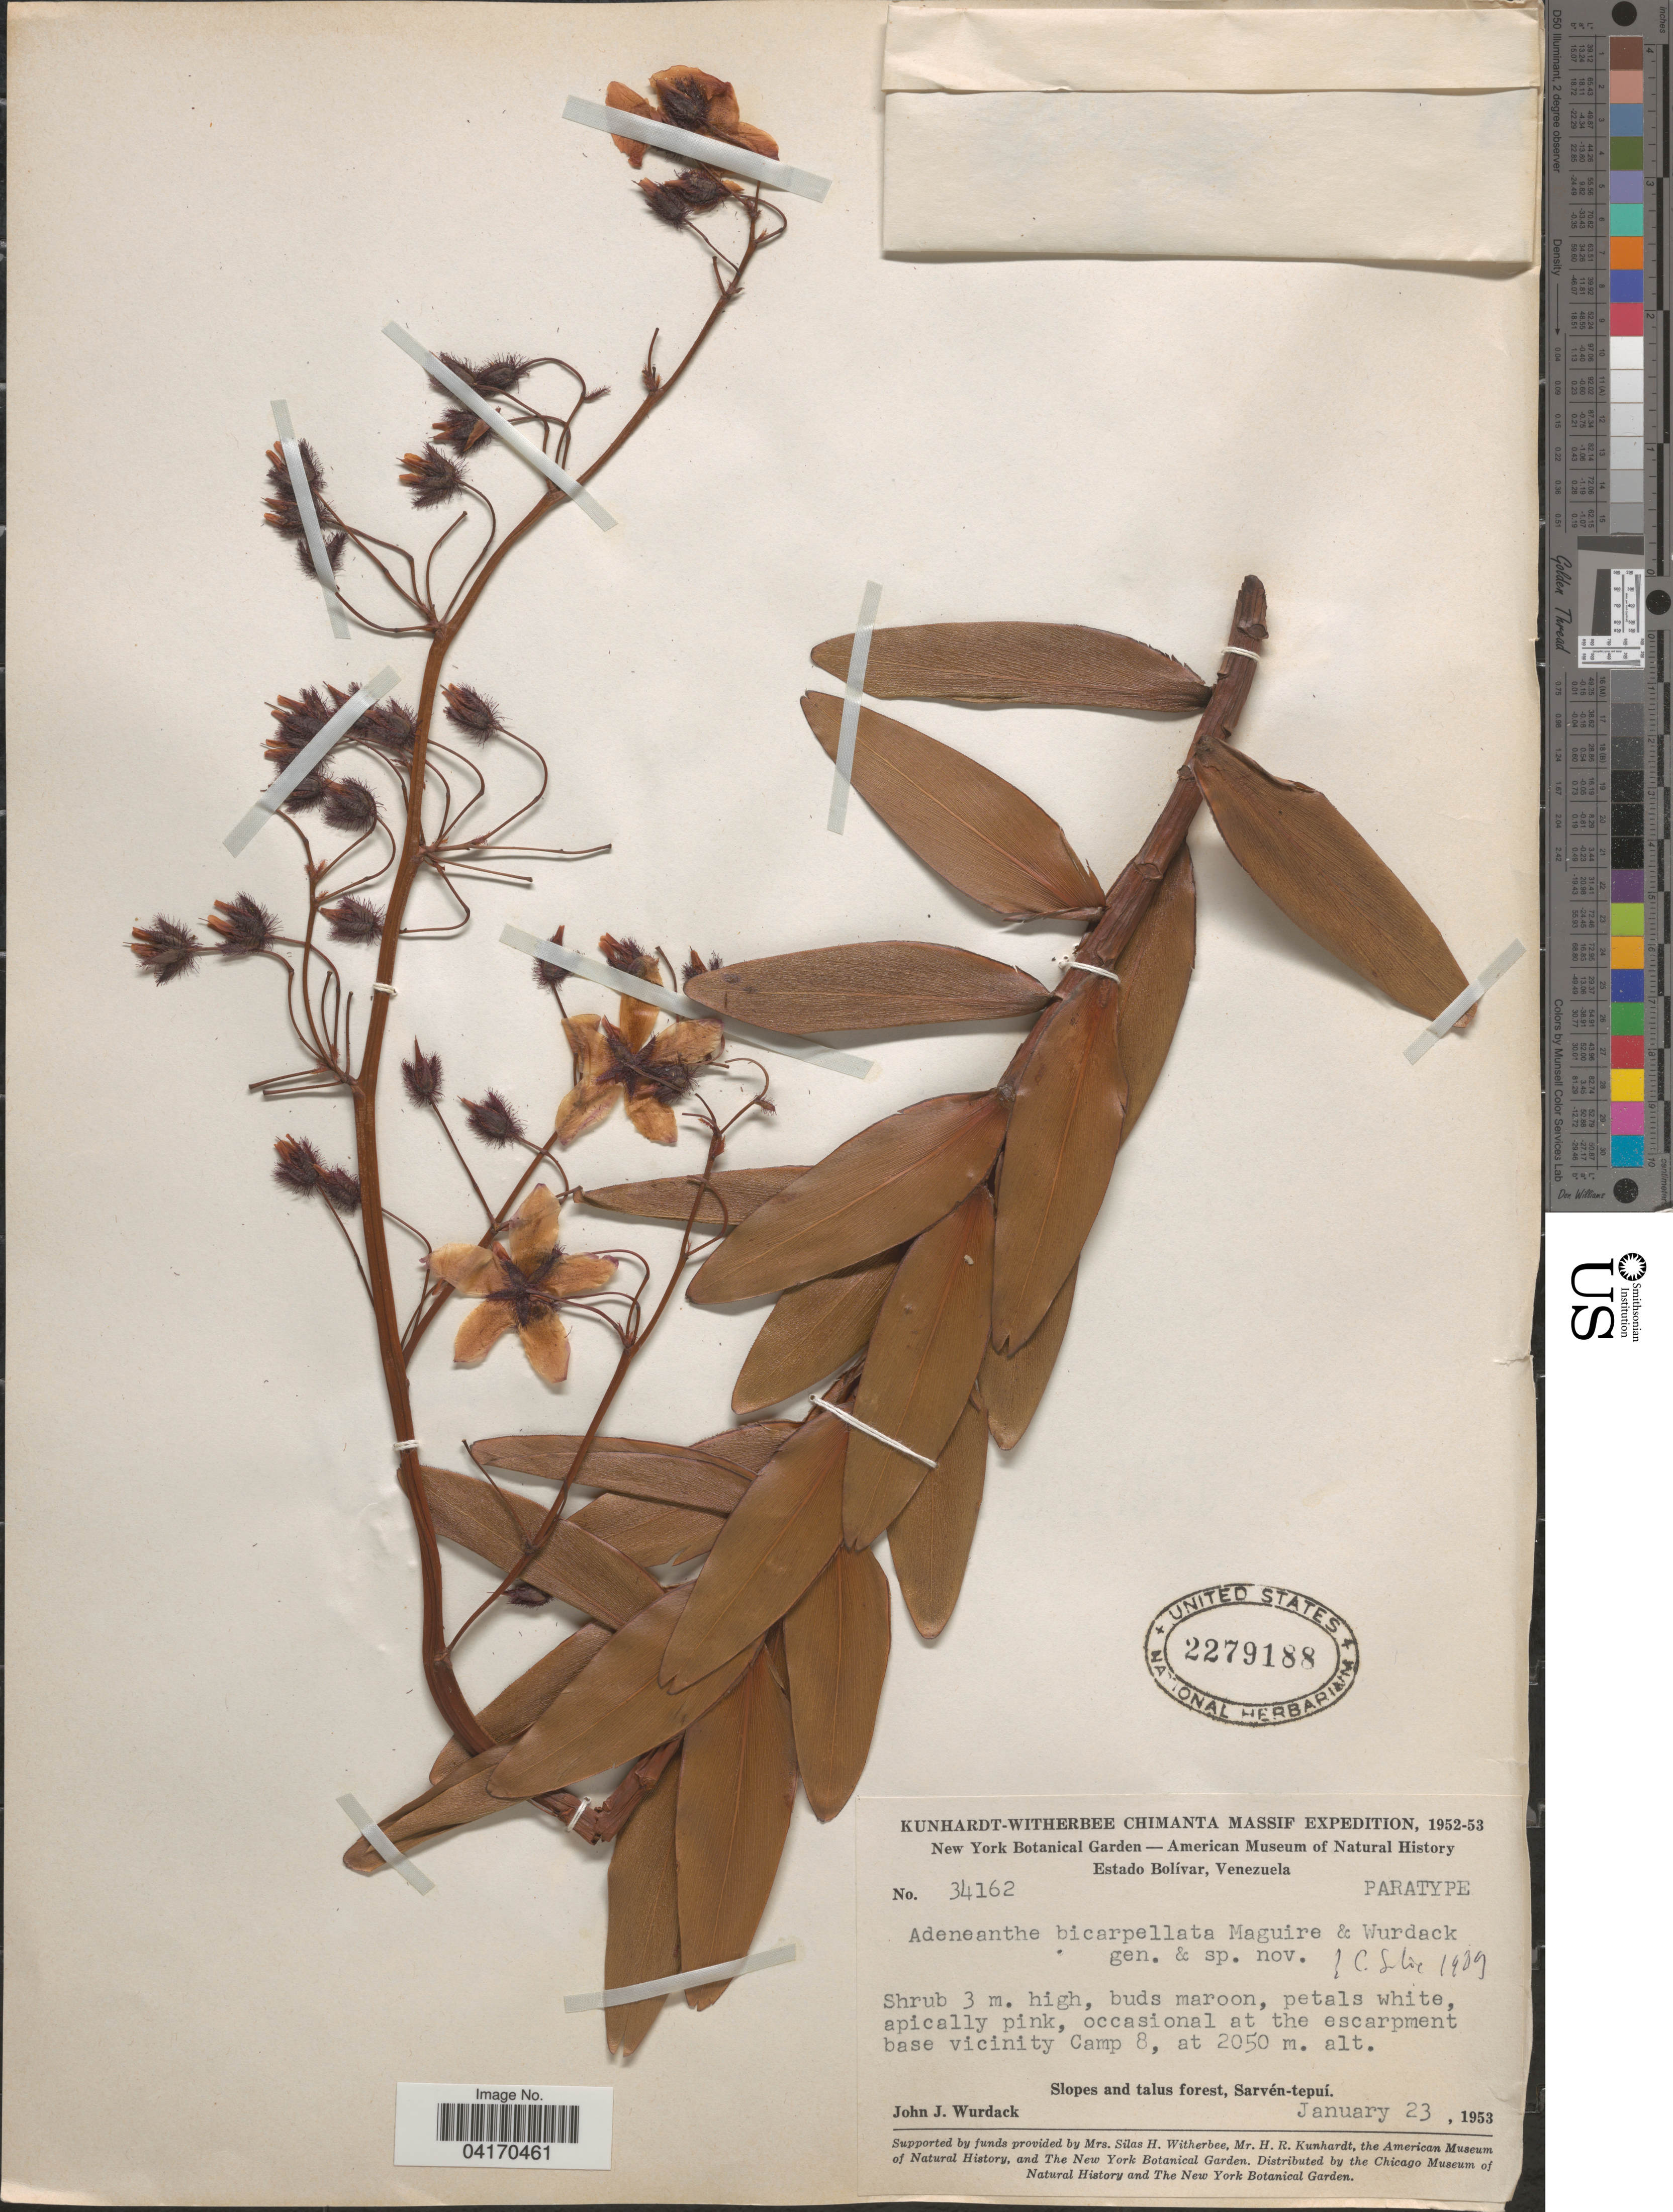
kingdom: Plantae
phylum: Tracheophyta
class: Magnoliopsida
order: Malpighiales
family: Ochnaceae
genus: Tyleria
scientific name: Tyleria bicarpellata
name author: (Maguire et al.) M.C.E. Amaral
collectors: J. J. Wurdack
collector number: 34162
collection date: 1953-01-23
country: Venezuela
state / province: Bolivar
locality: Kunhardt-Witherbee Chimanta Massif Expedition, 1952-53. Occasional at the escarpment base vicinity Camp 8. Slopes and talus forest, Sarvén-tepuí.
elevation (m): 2050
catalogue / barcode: US 2279188